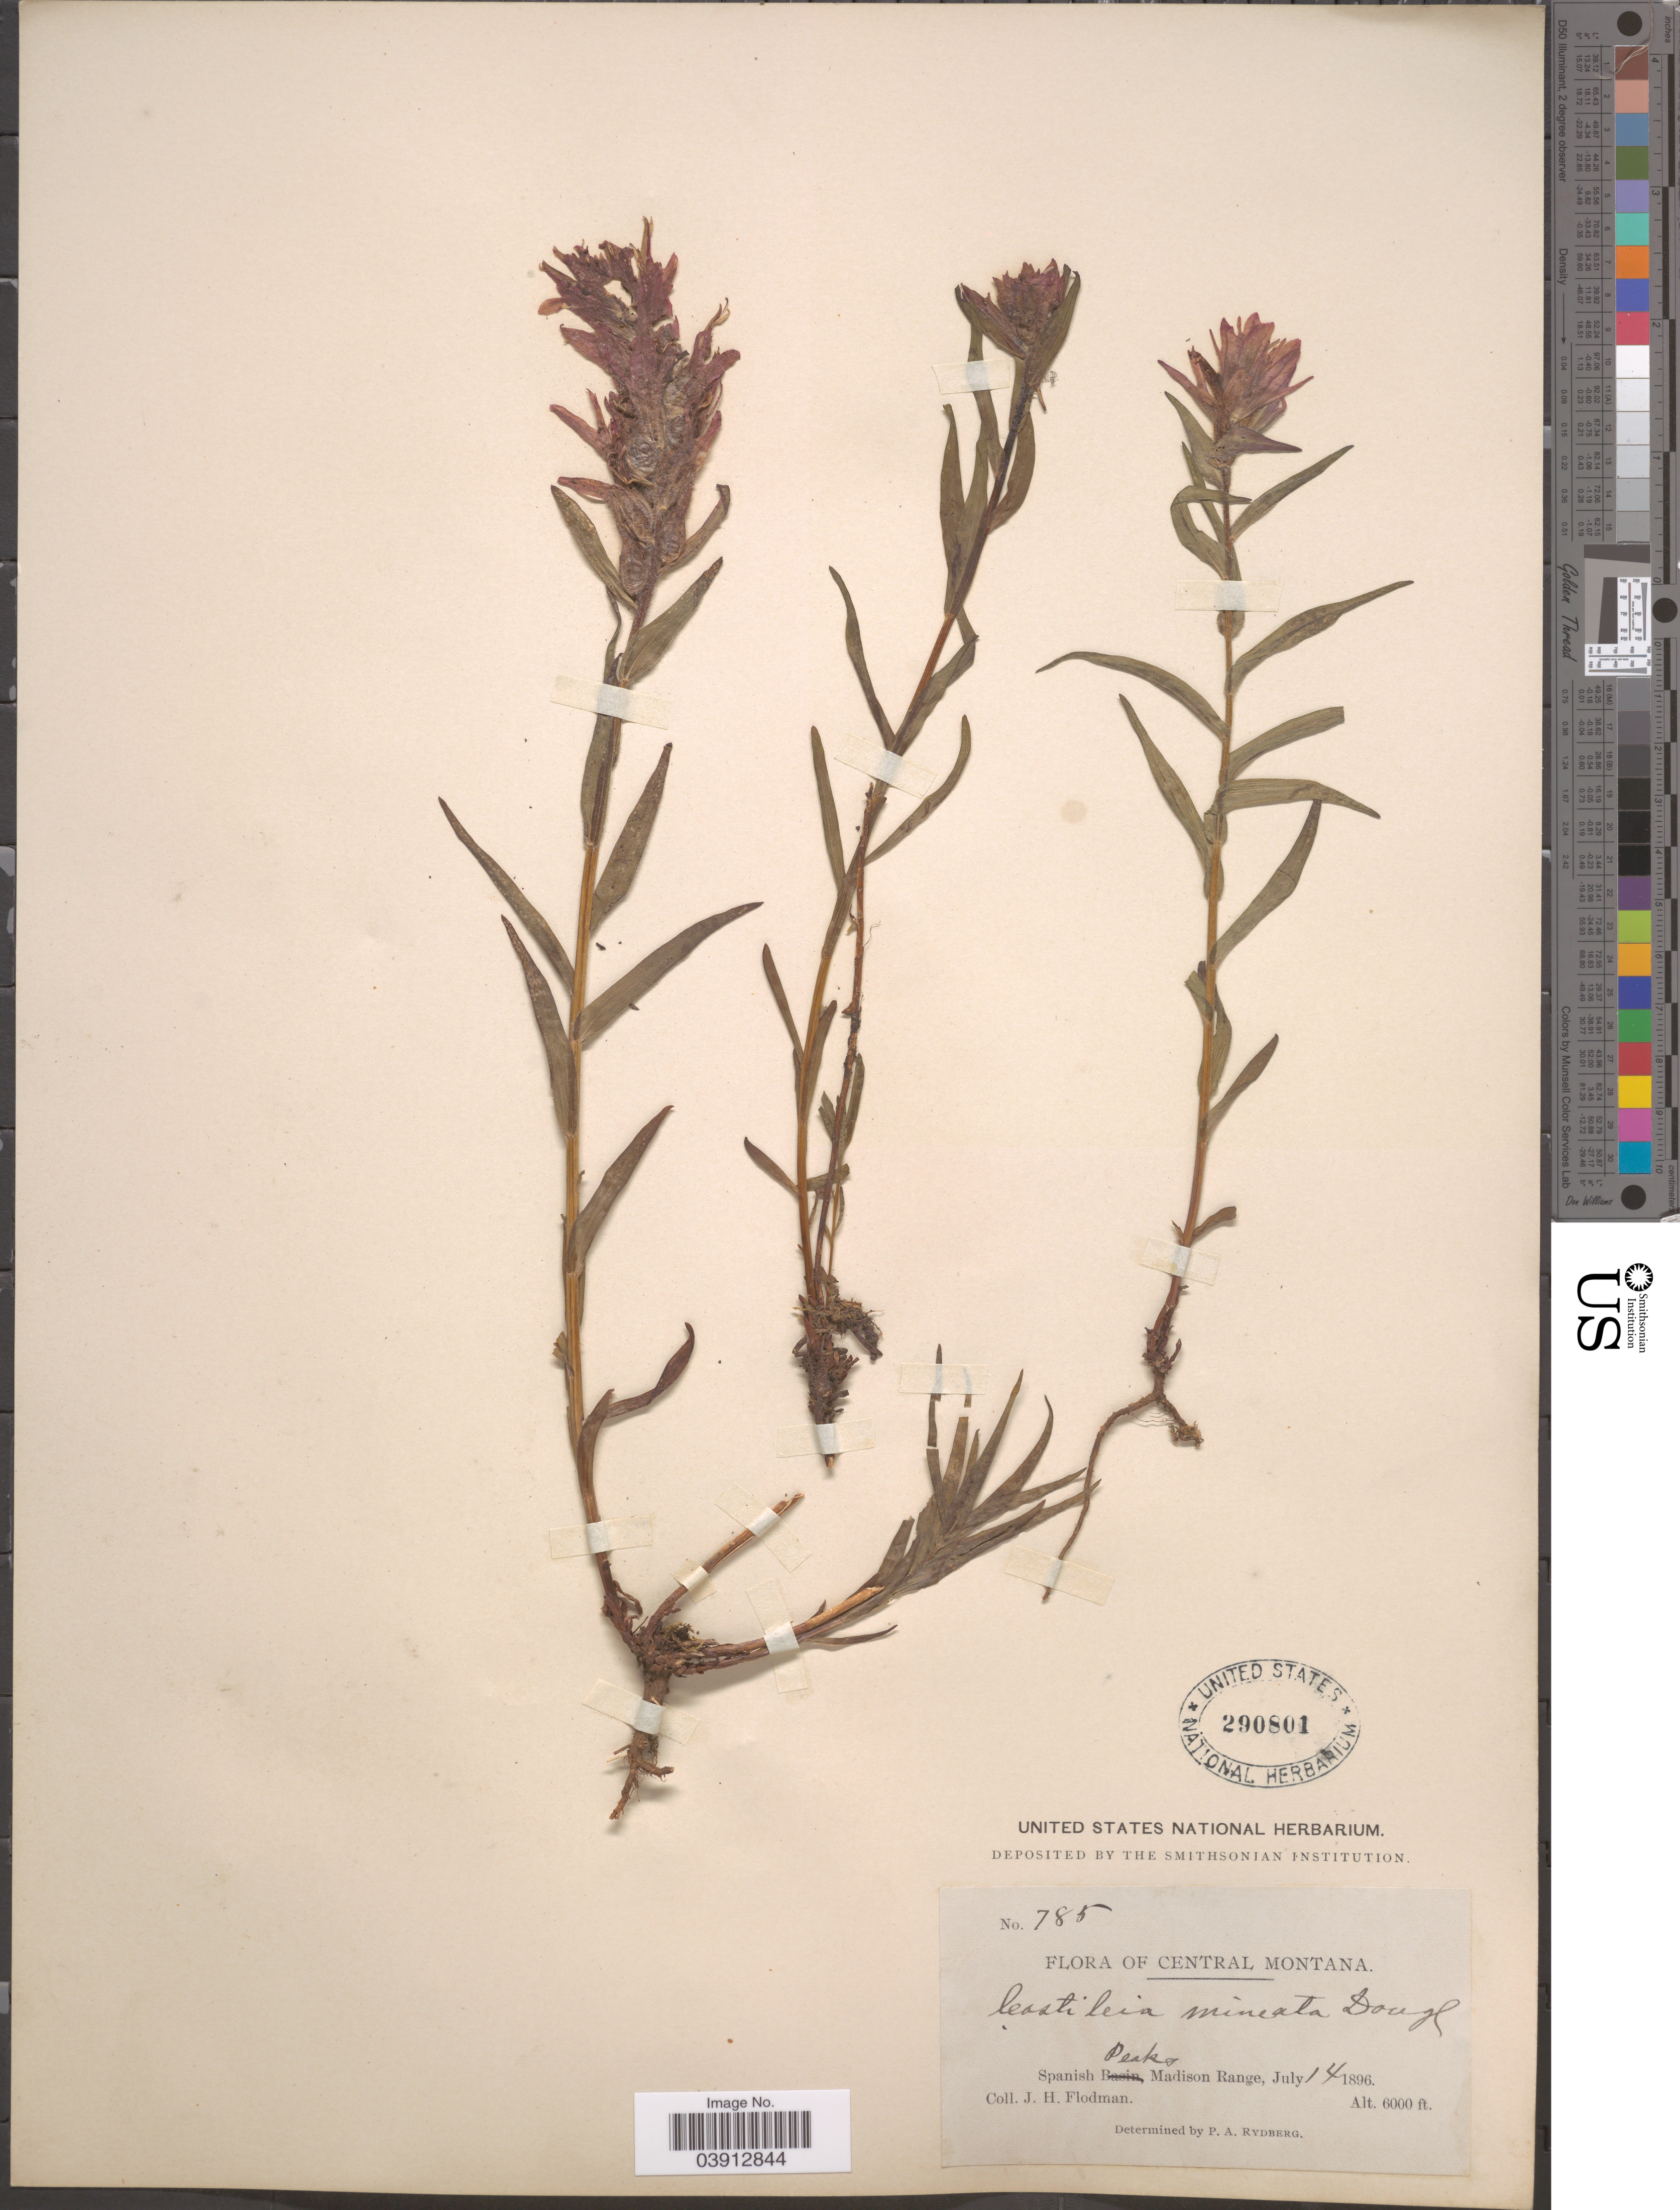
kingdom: Plantae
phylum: Tracheophyta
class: Magnoliopsida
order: Lamiales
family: Orobanchaceae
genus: Castilleja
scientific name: Castilleja miniata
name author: Douglas ex Hook.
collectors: J. Flodman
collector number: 785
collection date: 1896-07-14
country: United States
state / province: Montana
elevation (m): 1829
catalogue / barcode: US 290801